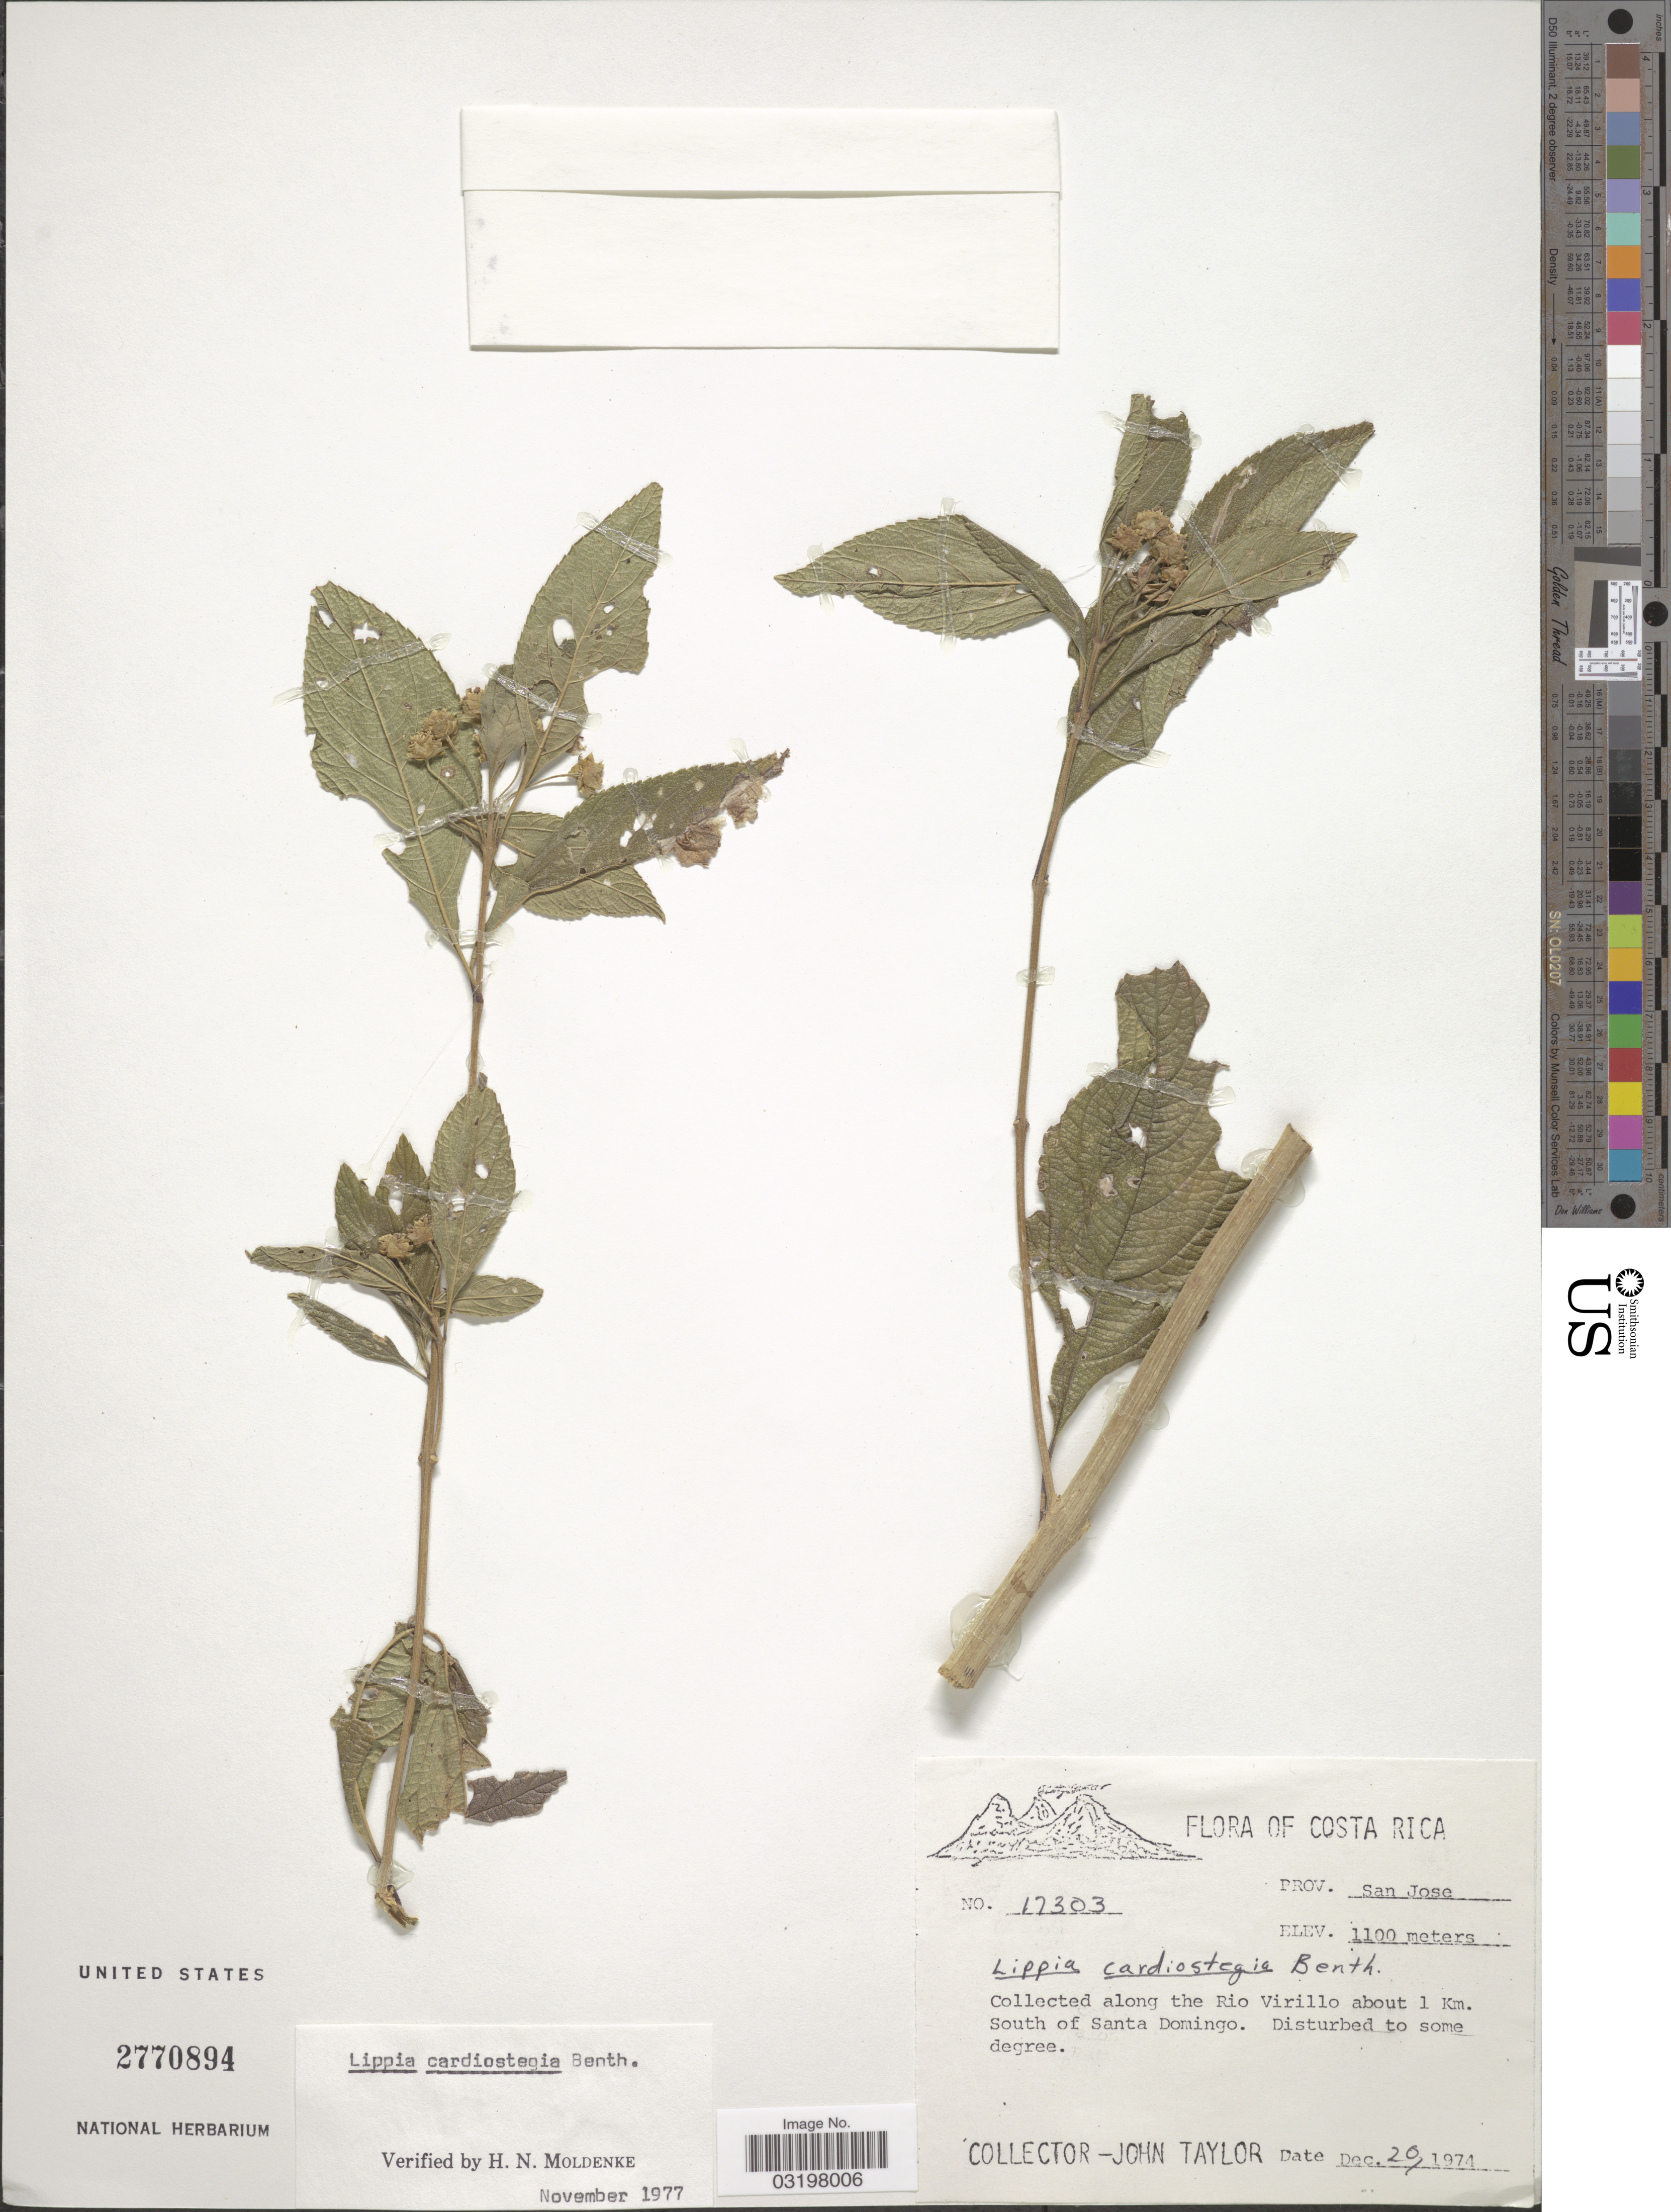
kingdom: Plantae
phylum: Tracheophyta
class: Magnoliopsida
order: Lamiales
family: Verbenaceae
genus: Lippia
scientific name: Lippia cardiostegia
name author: Benth.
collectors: J. Taylor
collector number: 17303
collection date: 1974-12-20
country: Costa Rica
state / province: San José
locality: Prov. San Jose. Collected along the Rio Virillo about 1 Km. South of Santa Domingo.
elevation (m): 1100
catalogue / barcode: US 2770894